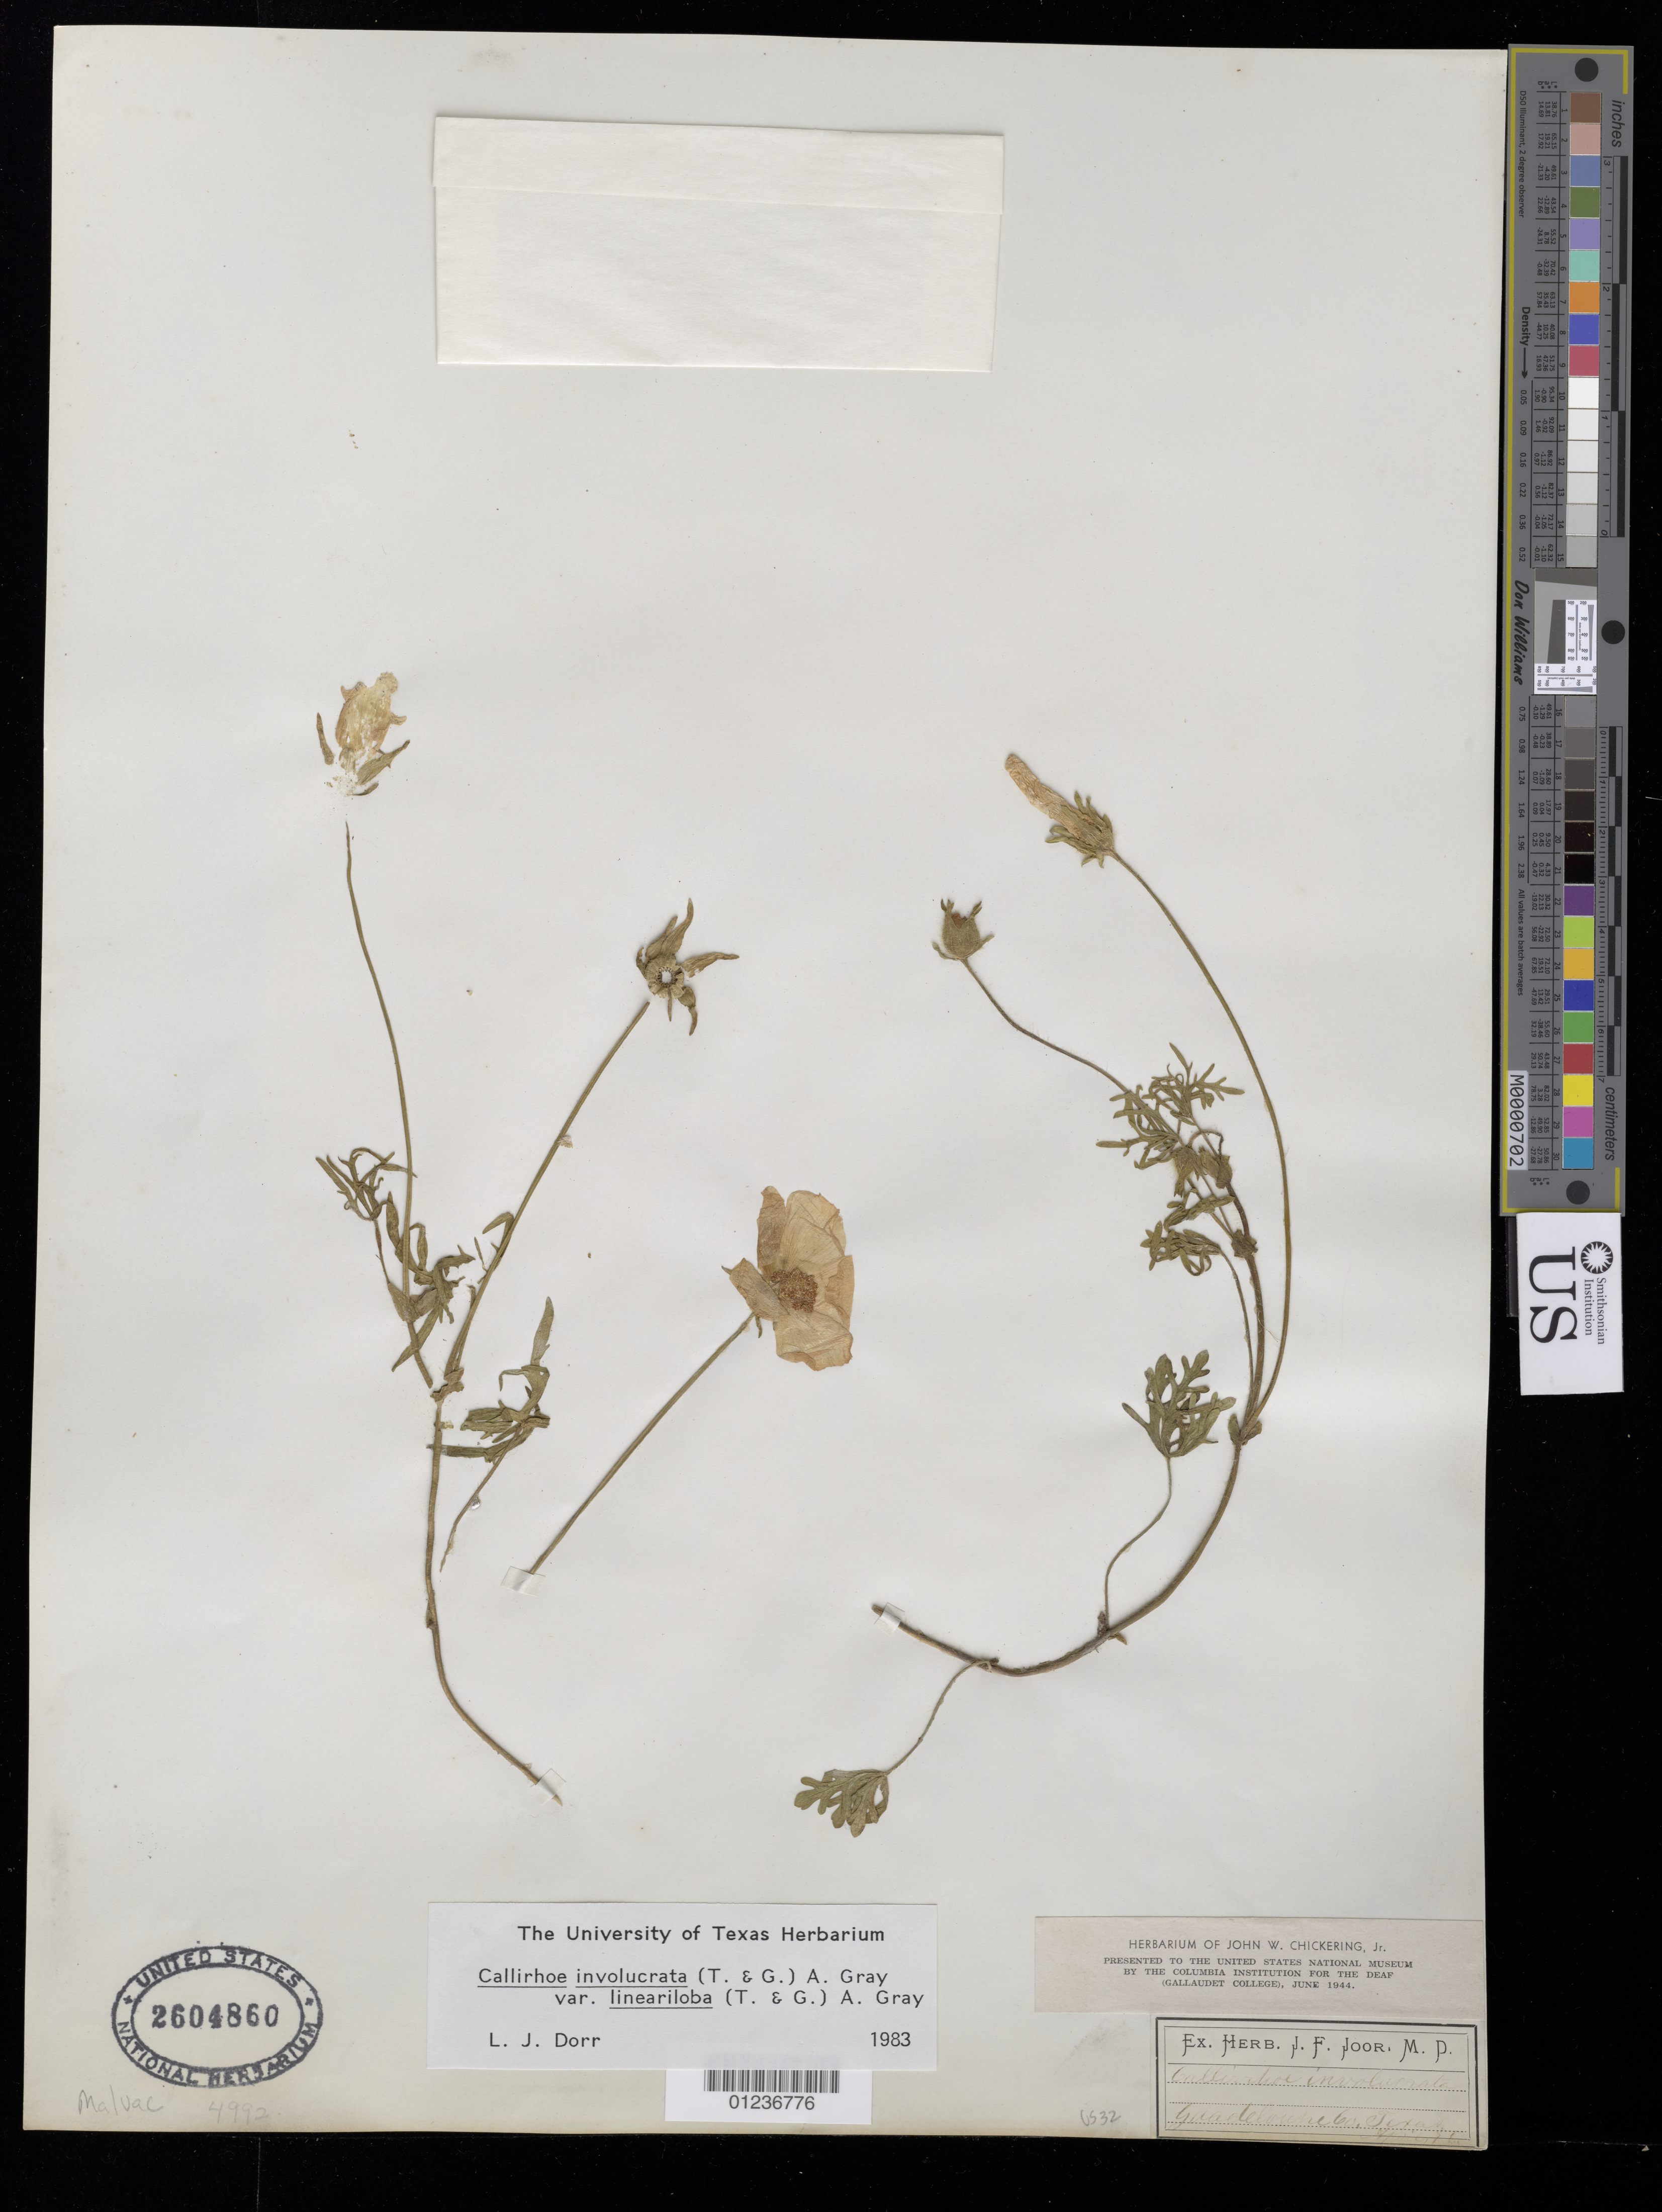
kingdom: Plantae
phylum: Tracheophyta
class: Magnoliopsida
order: Malvales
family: Malvaceae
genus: Callirhoe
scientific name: Callirhoe involucrata var. lineariloba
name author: (Torr. & A. Gray) A. Gray ex S. Watson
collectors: ex herb. J.F. Joor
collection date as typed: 7 Apr 1901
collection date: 1901-04-07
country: United States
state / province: Texas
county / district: Guadalupe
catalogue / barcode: US 2604860